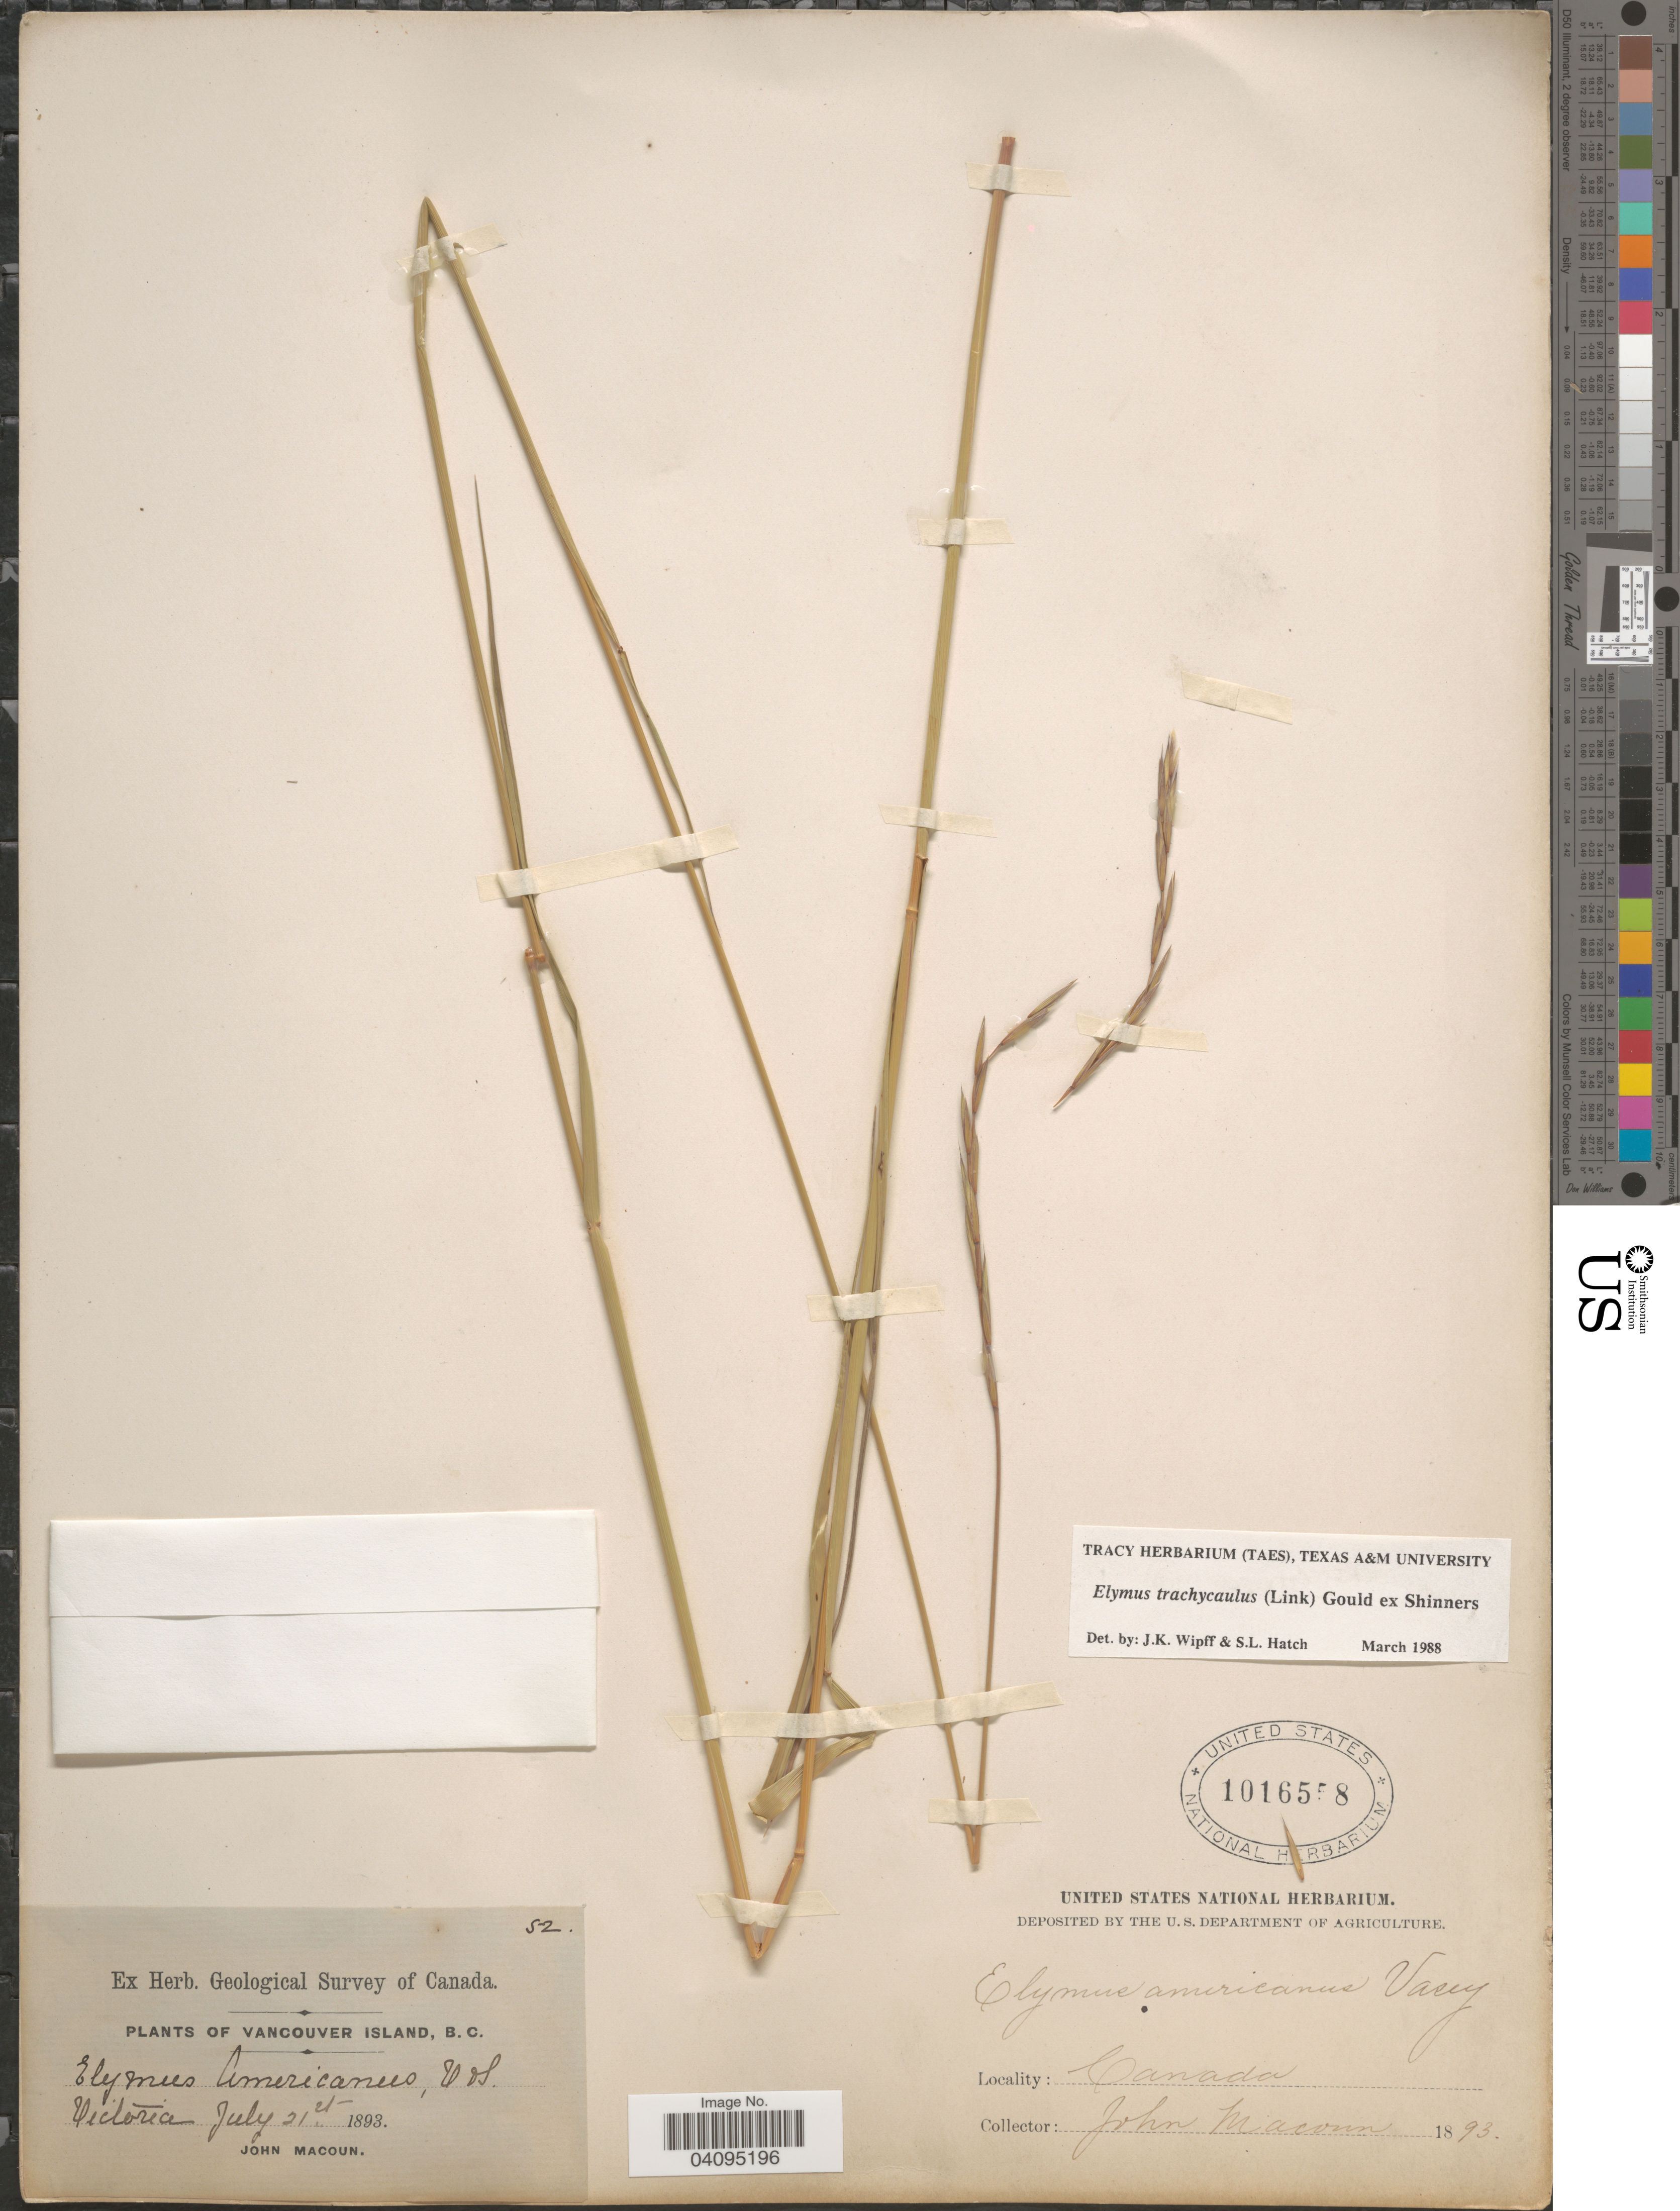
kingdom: Plantae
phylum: Tracheophyta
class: Liliopsida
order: Poales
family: Poaceae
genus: Elymus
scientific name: Elymus trachycaulus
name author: (Link) Gould ex Shinners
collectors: J. Macoun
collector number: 52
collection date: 1893-07-21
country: Canada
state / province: British Columbia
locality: Geological Survey of Canada. Vancouver Island. Victoria.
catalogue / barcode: US 1016558